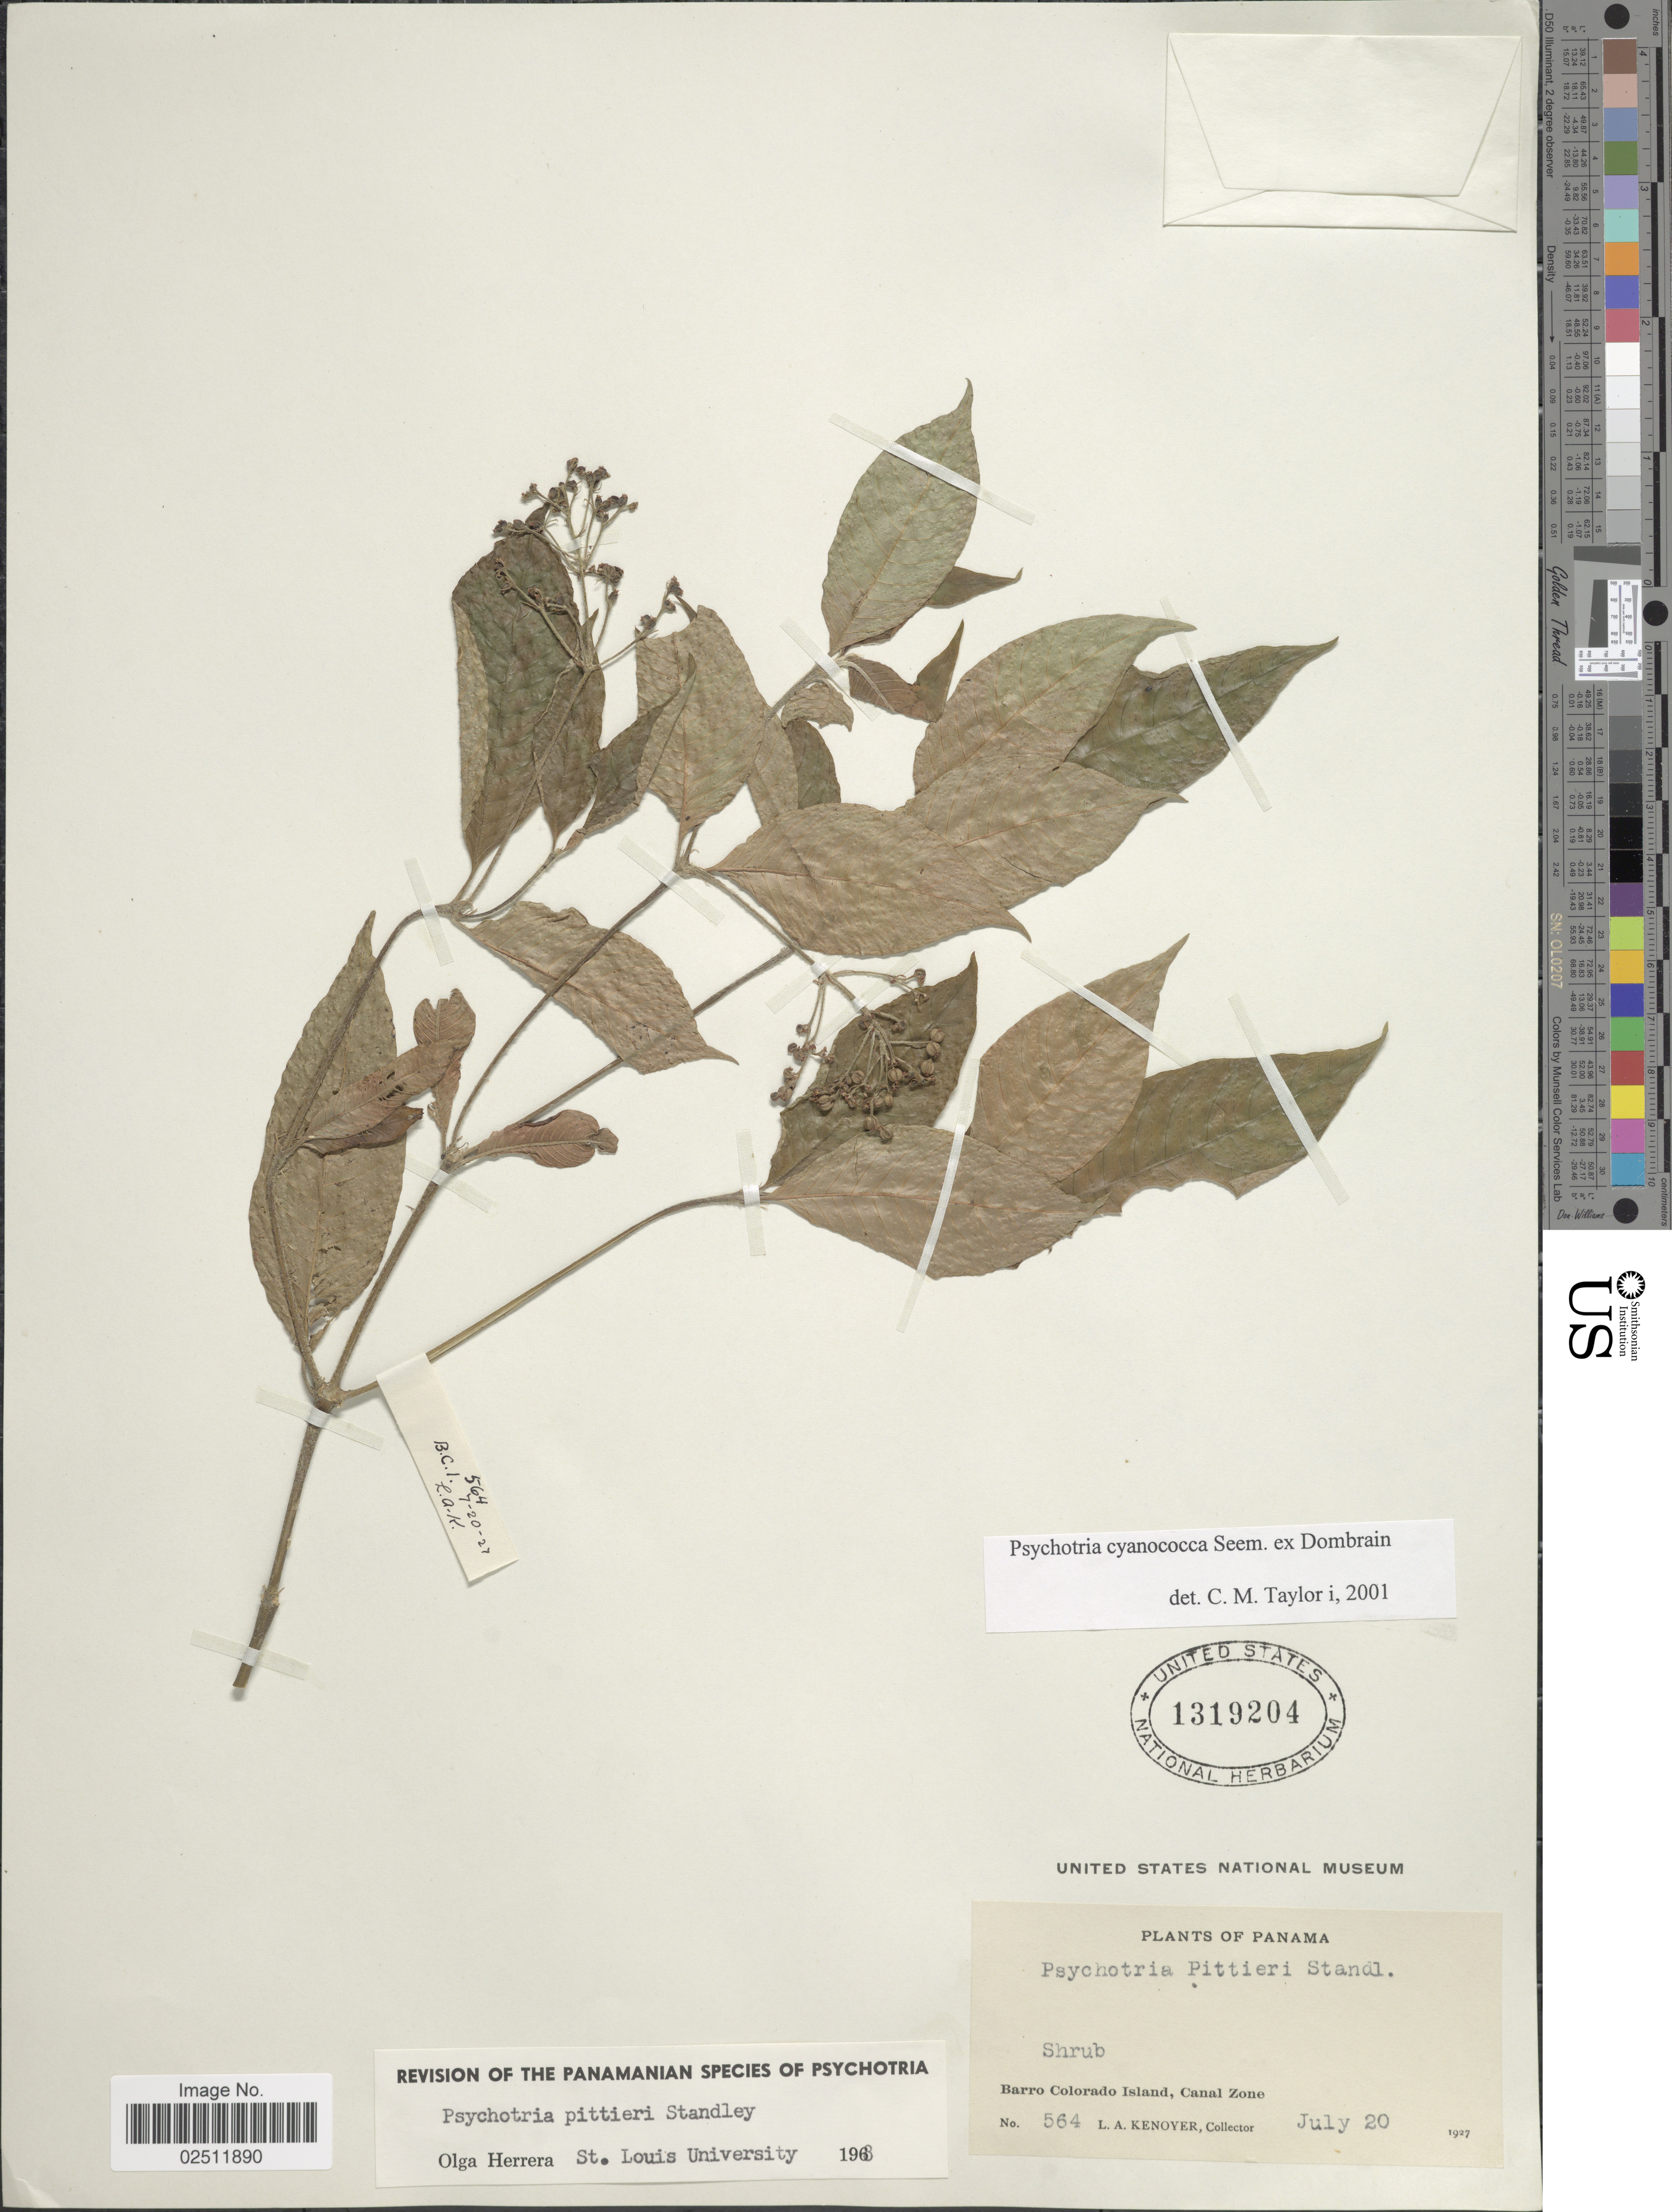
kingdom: Plantae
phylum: Tracheophyta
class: Magnoliopsida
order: Gentianales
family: Rubiaceae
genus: Psychotria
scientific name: Psychotria cyanococca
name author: Seem. ex Dombrain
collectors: L. A. Kenoyer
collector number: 564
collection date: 1927-07-20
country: Panama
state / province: Panamá Oeste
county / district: Canal Zone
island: Barro Colorado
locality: Barro Colorado Island, Canal Zone.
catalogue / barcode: US 1319204